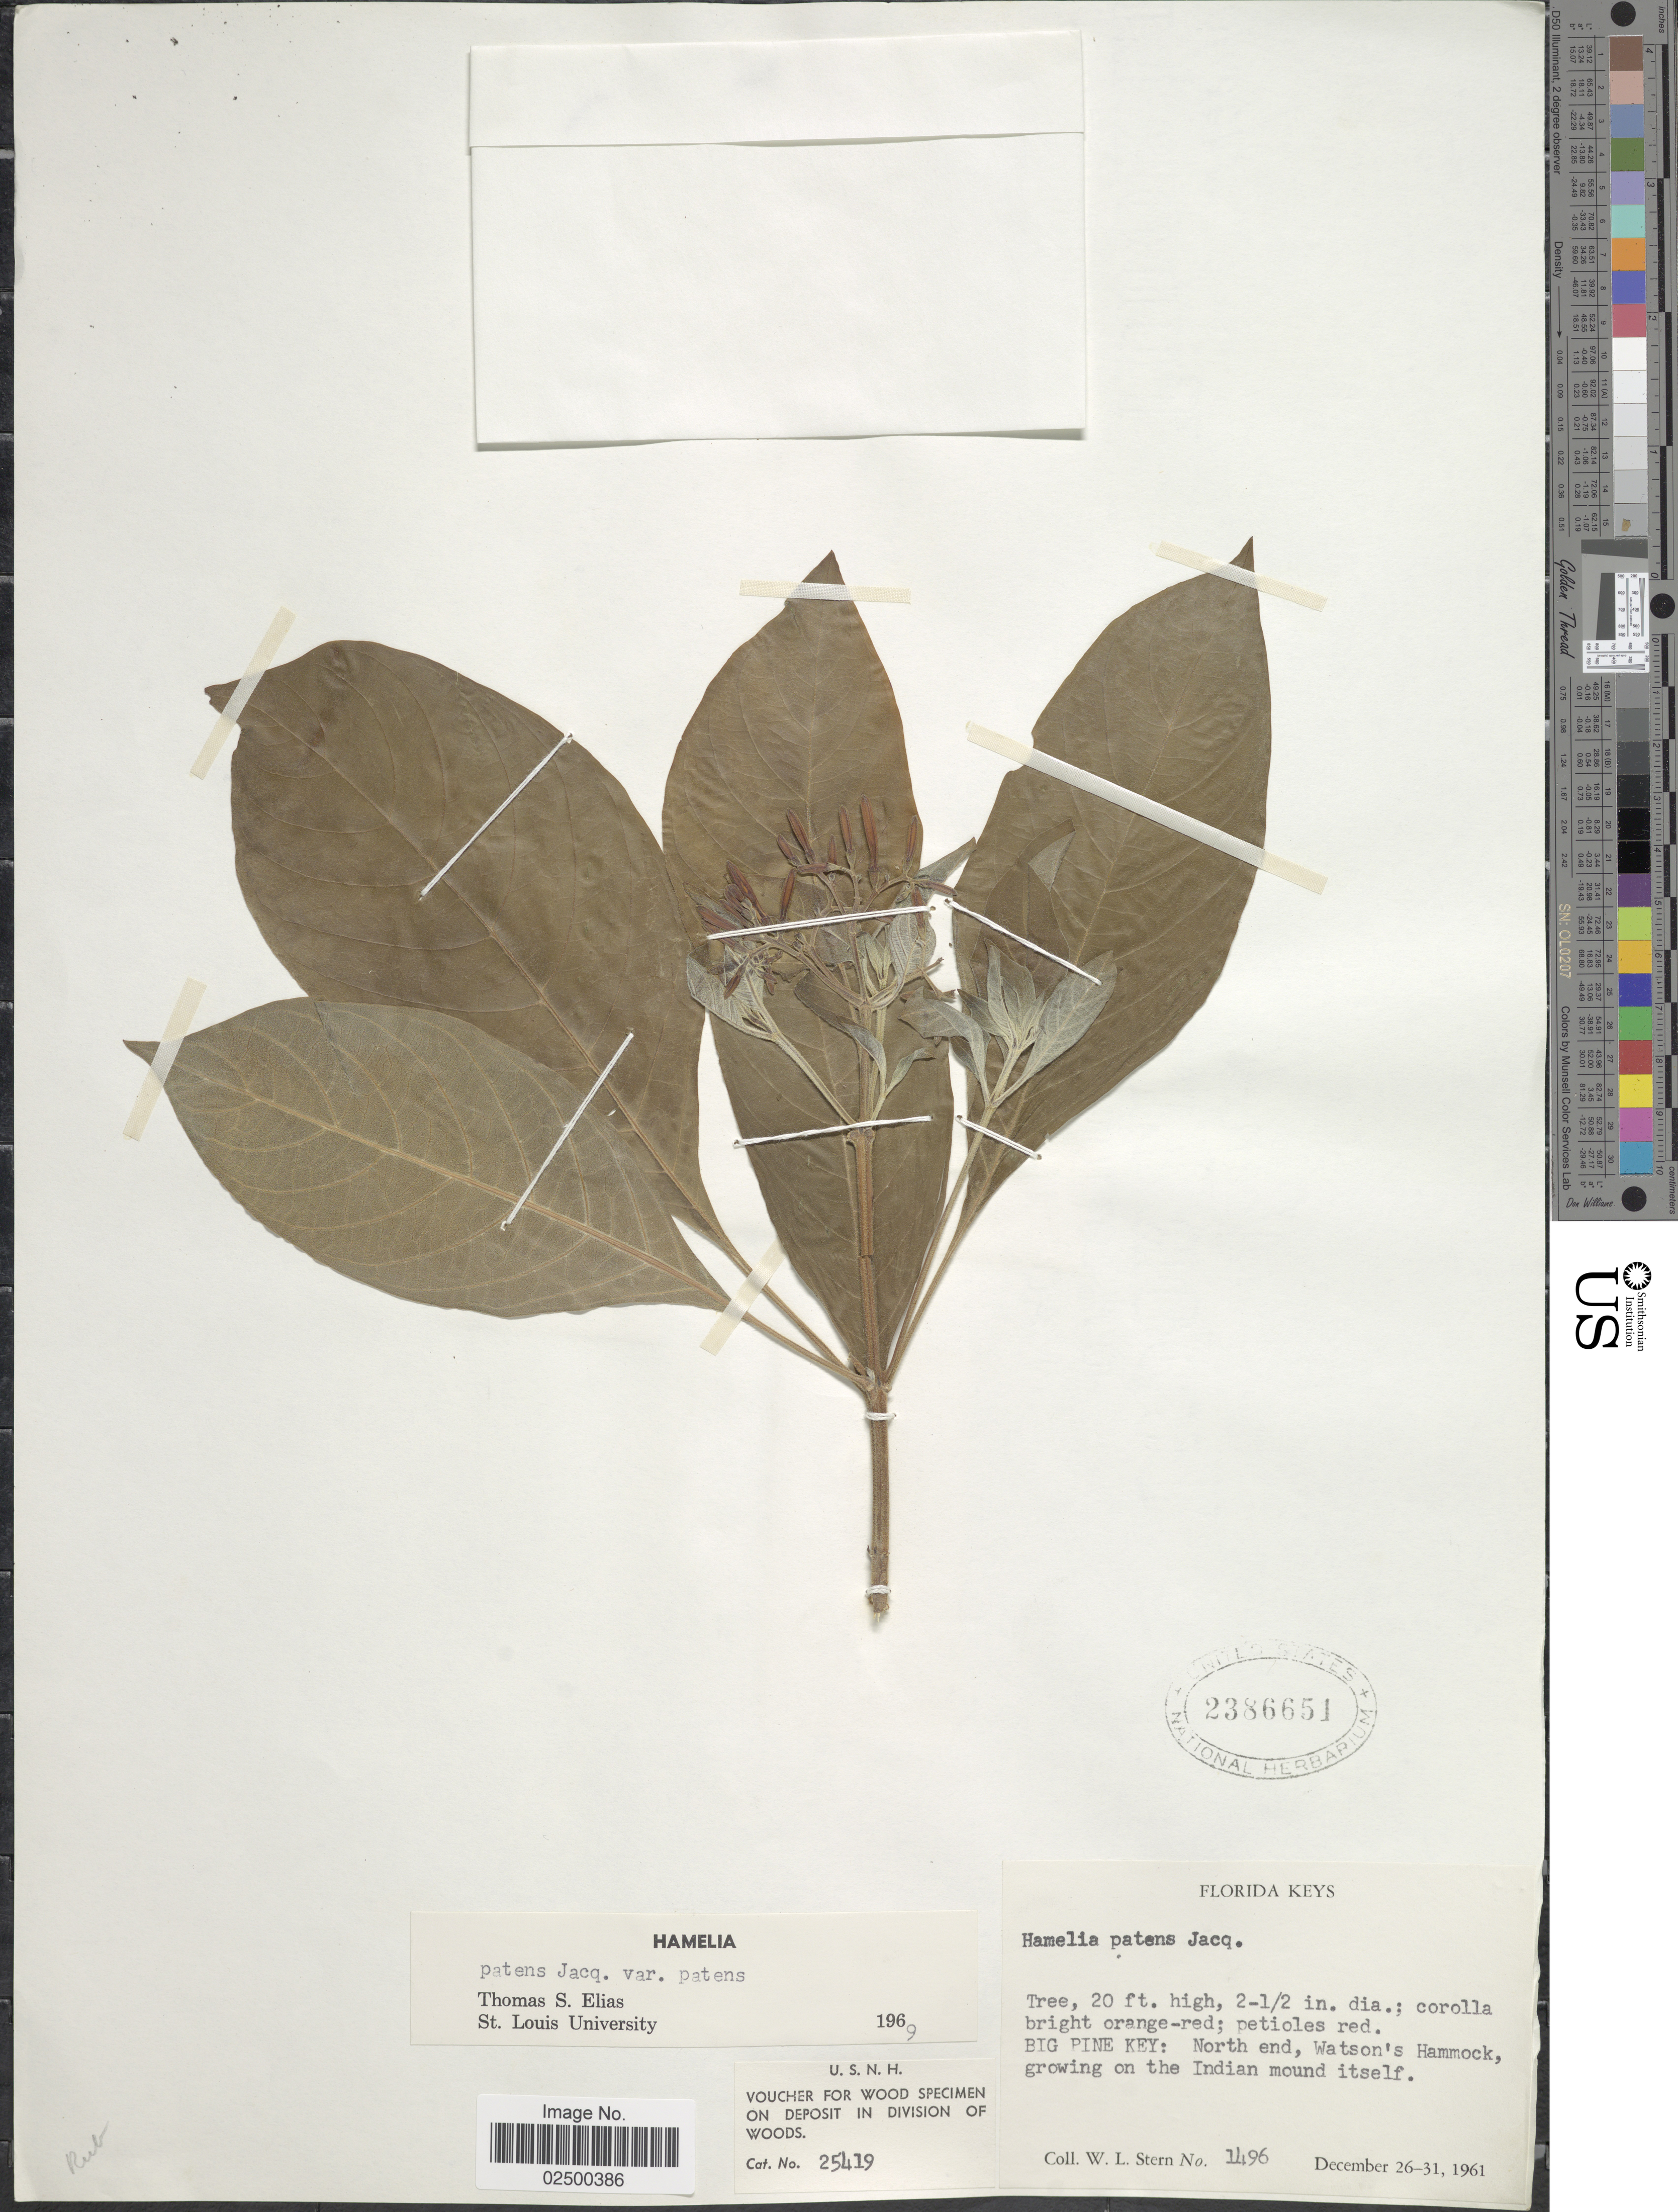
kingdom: Plantae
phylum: Tracheophyta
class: Magnoliopsida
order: Gentianales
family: Rubiaceae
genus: Hamelia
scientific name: Hamelia patens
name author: Jacq.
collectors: W. L. Stern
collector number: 1496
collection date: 1961-12-26/1961-12-31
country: United States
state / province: Florida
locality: Florida Keys, Big Pine Key: North end, Watson's Hammock, growing on the Indian mound itself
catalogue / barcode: US 2386651